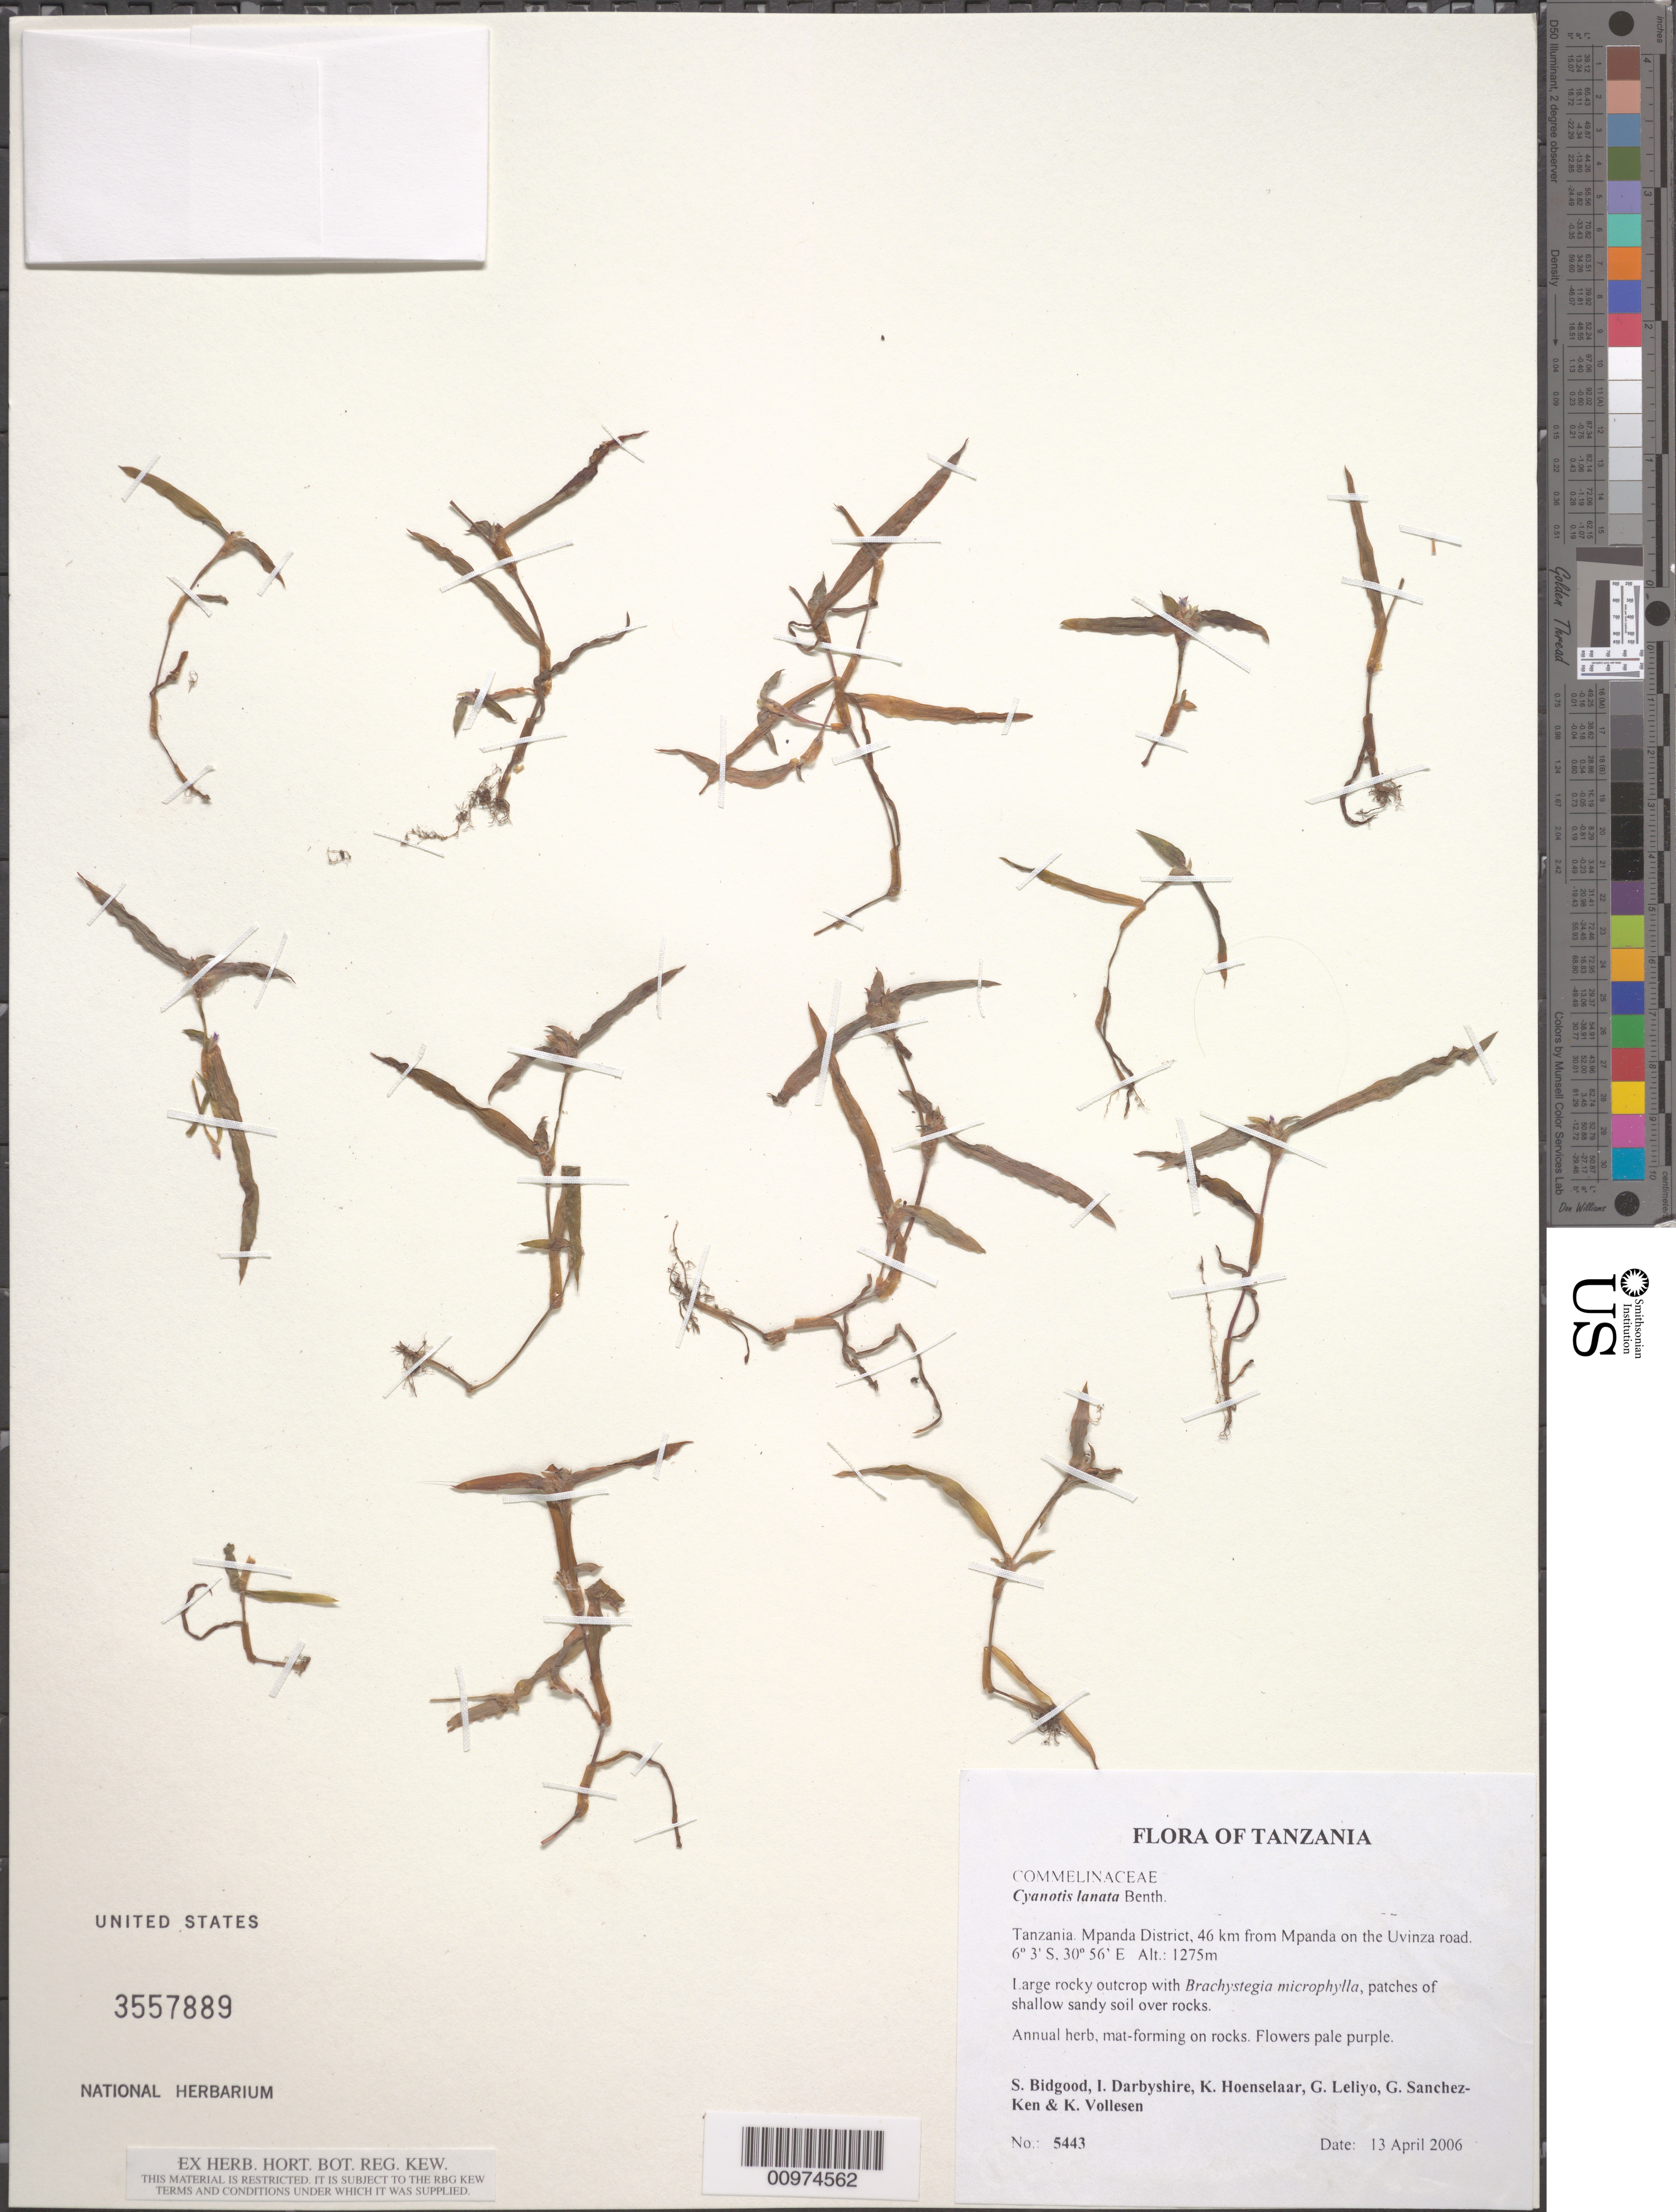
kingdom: Plantae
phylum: Tracheophyta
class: Liliopsida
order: Commelinales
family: Commelinaceae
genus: Cyanotis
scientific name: Cyanotis lanata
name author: Benth.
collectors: S. Bidgood et al.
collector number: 5443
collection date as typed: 13 Apr 2006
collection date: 2006-04-13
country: Tanzania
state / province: Rukwa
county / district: Mpanda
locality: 46 km from Mpanda on the Uvinza road.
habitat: Large rocky outcrop with Brachystegia microphylla, patches of shallow sandy soil over rocks.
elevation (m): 1275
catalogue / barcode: US 3557889